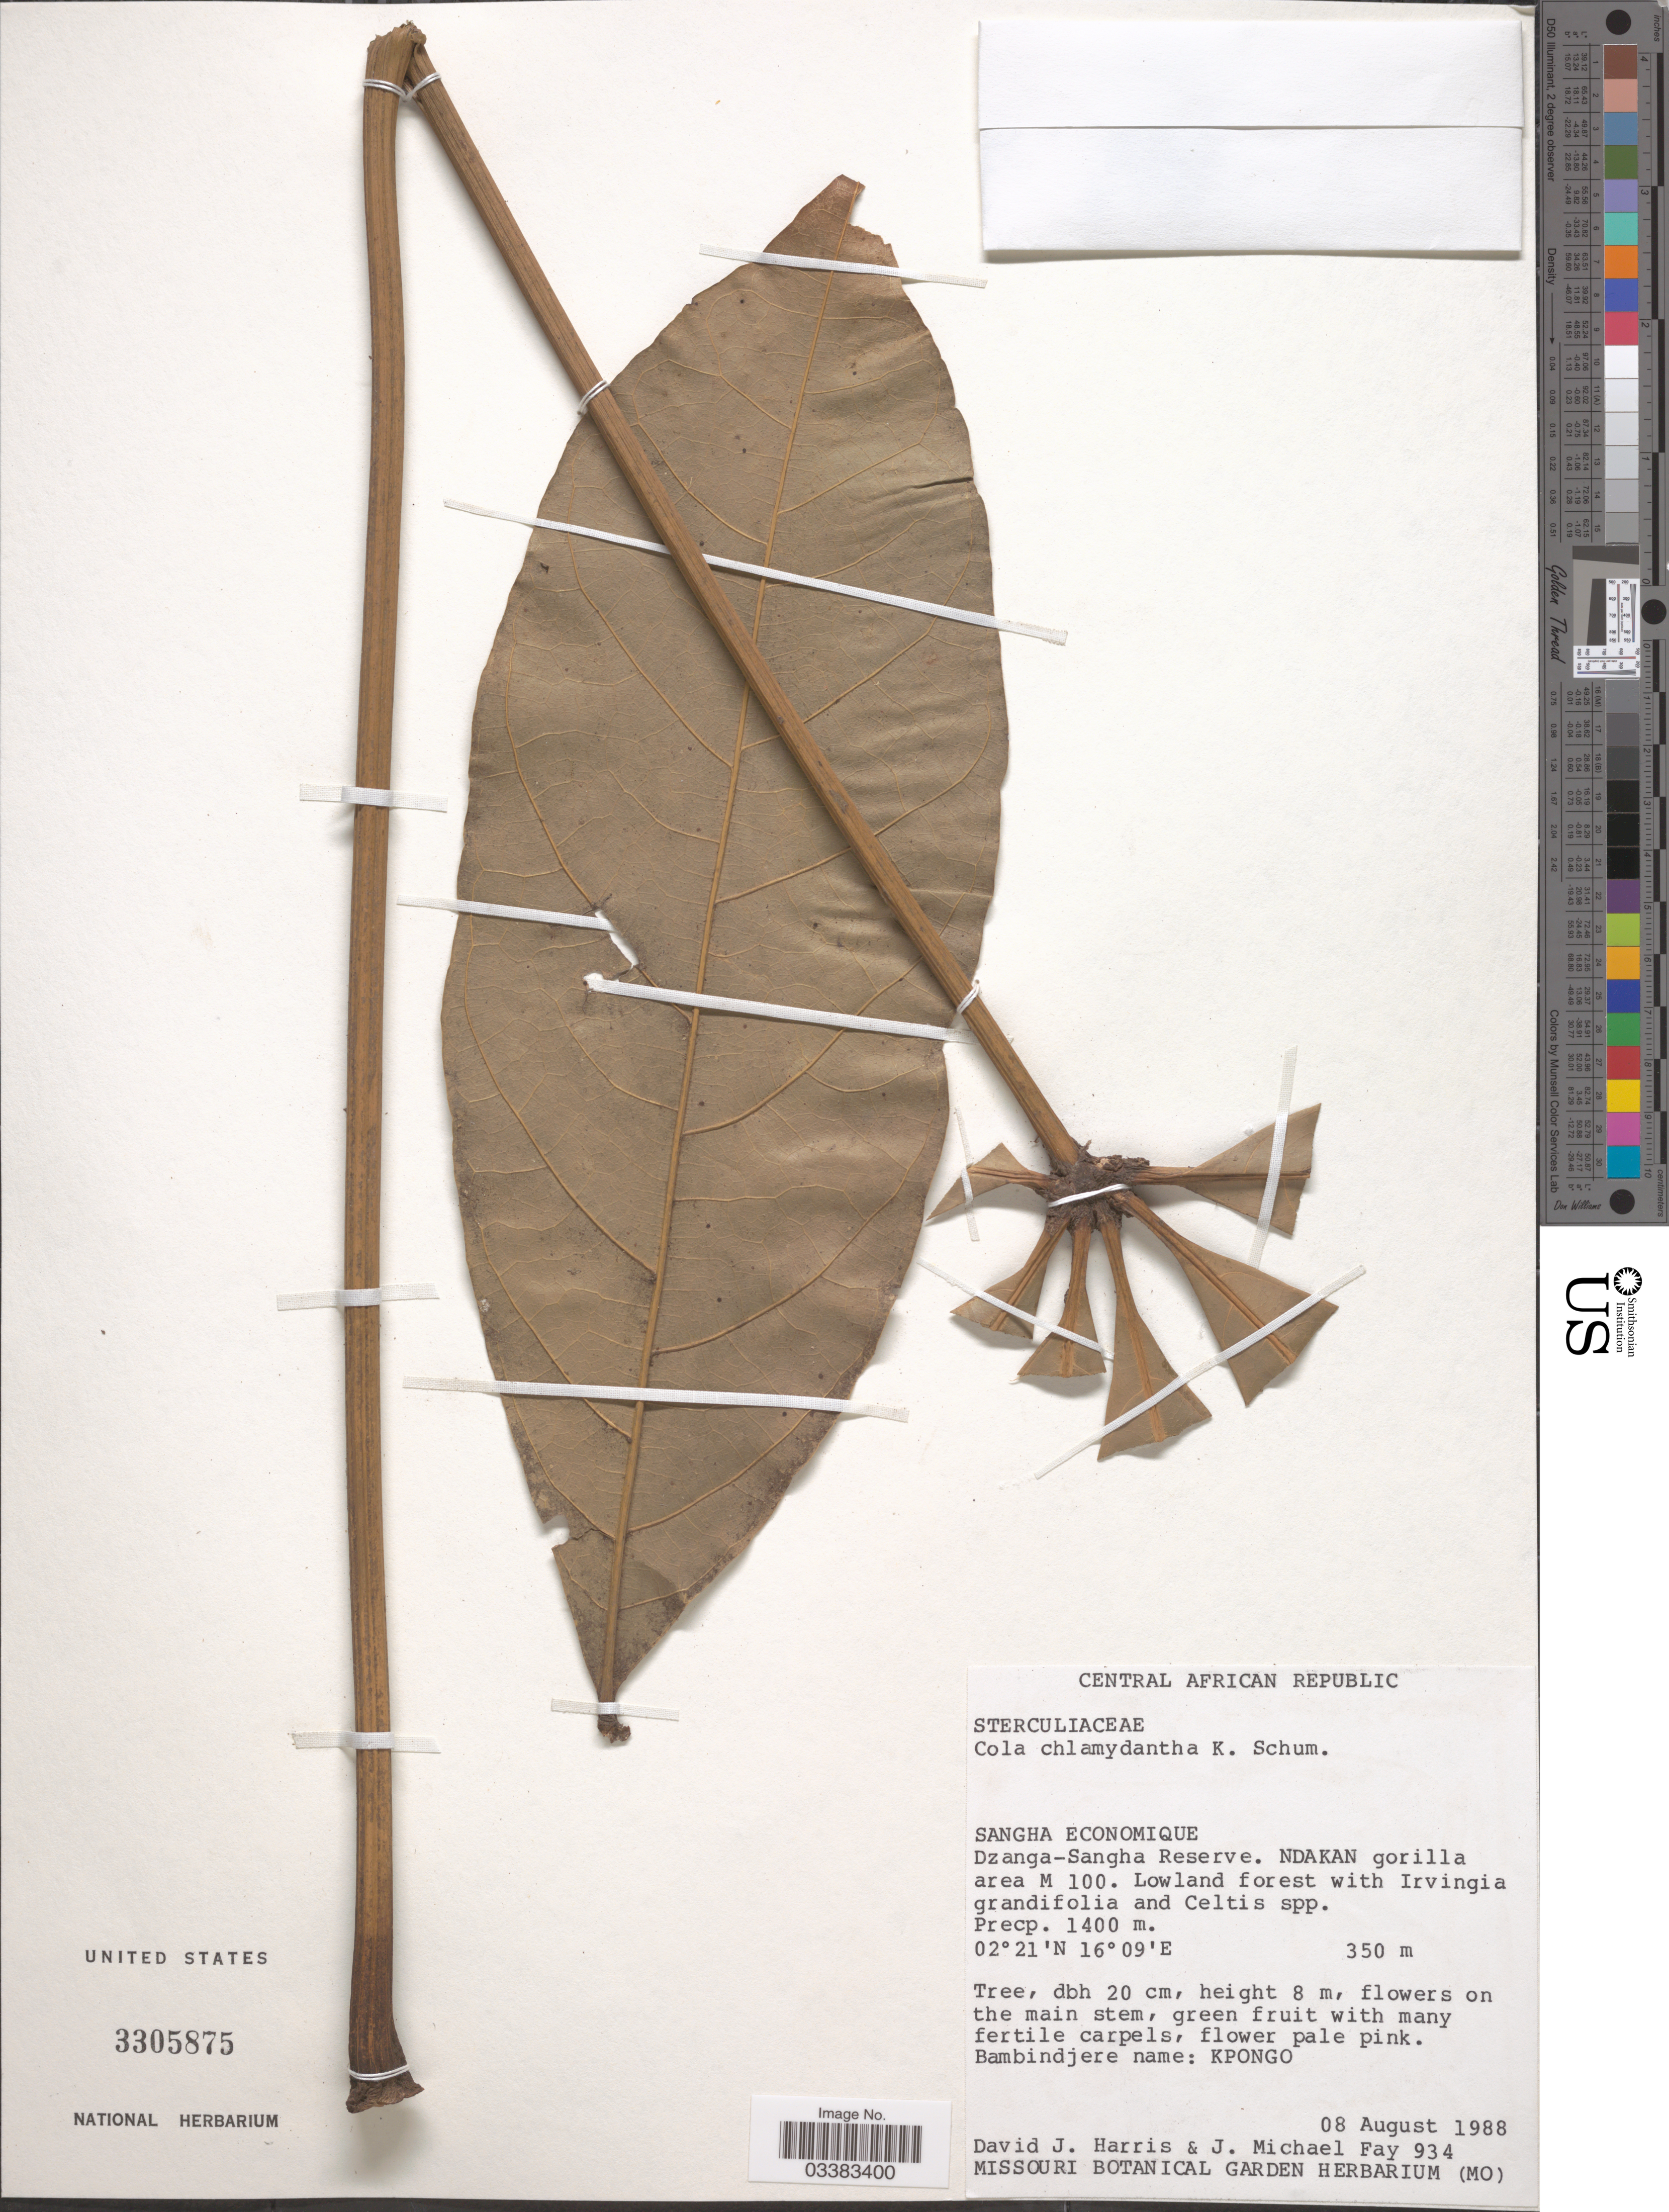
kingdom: Plantae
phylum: Tracheophyta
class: Magnoliopsida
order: Malvales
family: Malvaceae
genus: Cola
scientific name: Cola chlamydantha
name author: K. Schum.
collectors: D. J. Harris & J. M. Fay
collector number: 934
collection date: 1988-08-08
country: Central African Republic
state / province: Sangha-Mbaere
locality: Sangha Economique. Dzanga-Sangha Reserve. Ndakan gorilla area M 100.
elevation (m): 350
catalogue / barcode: US 3305875